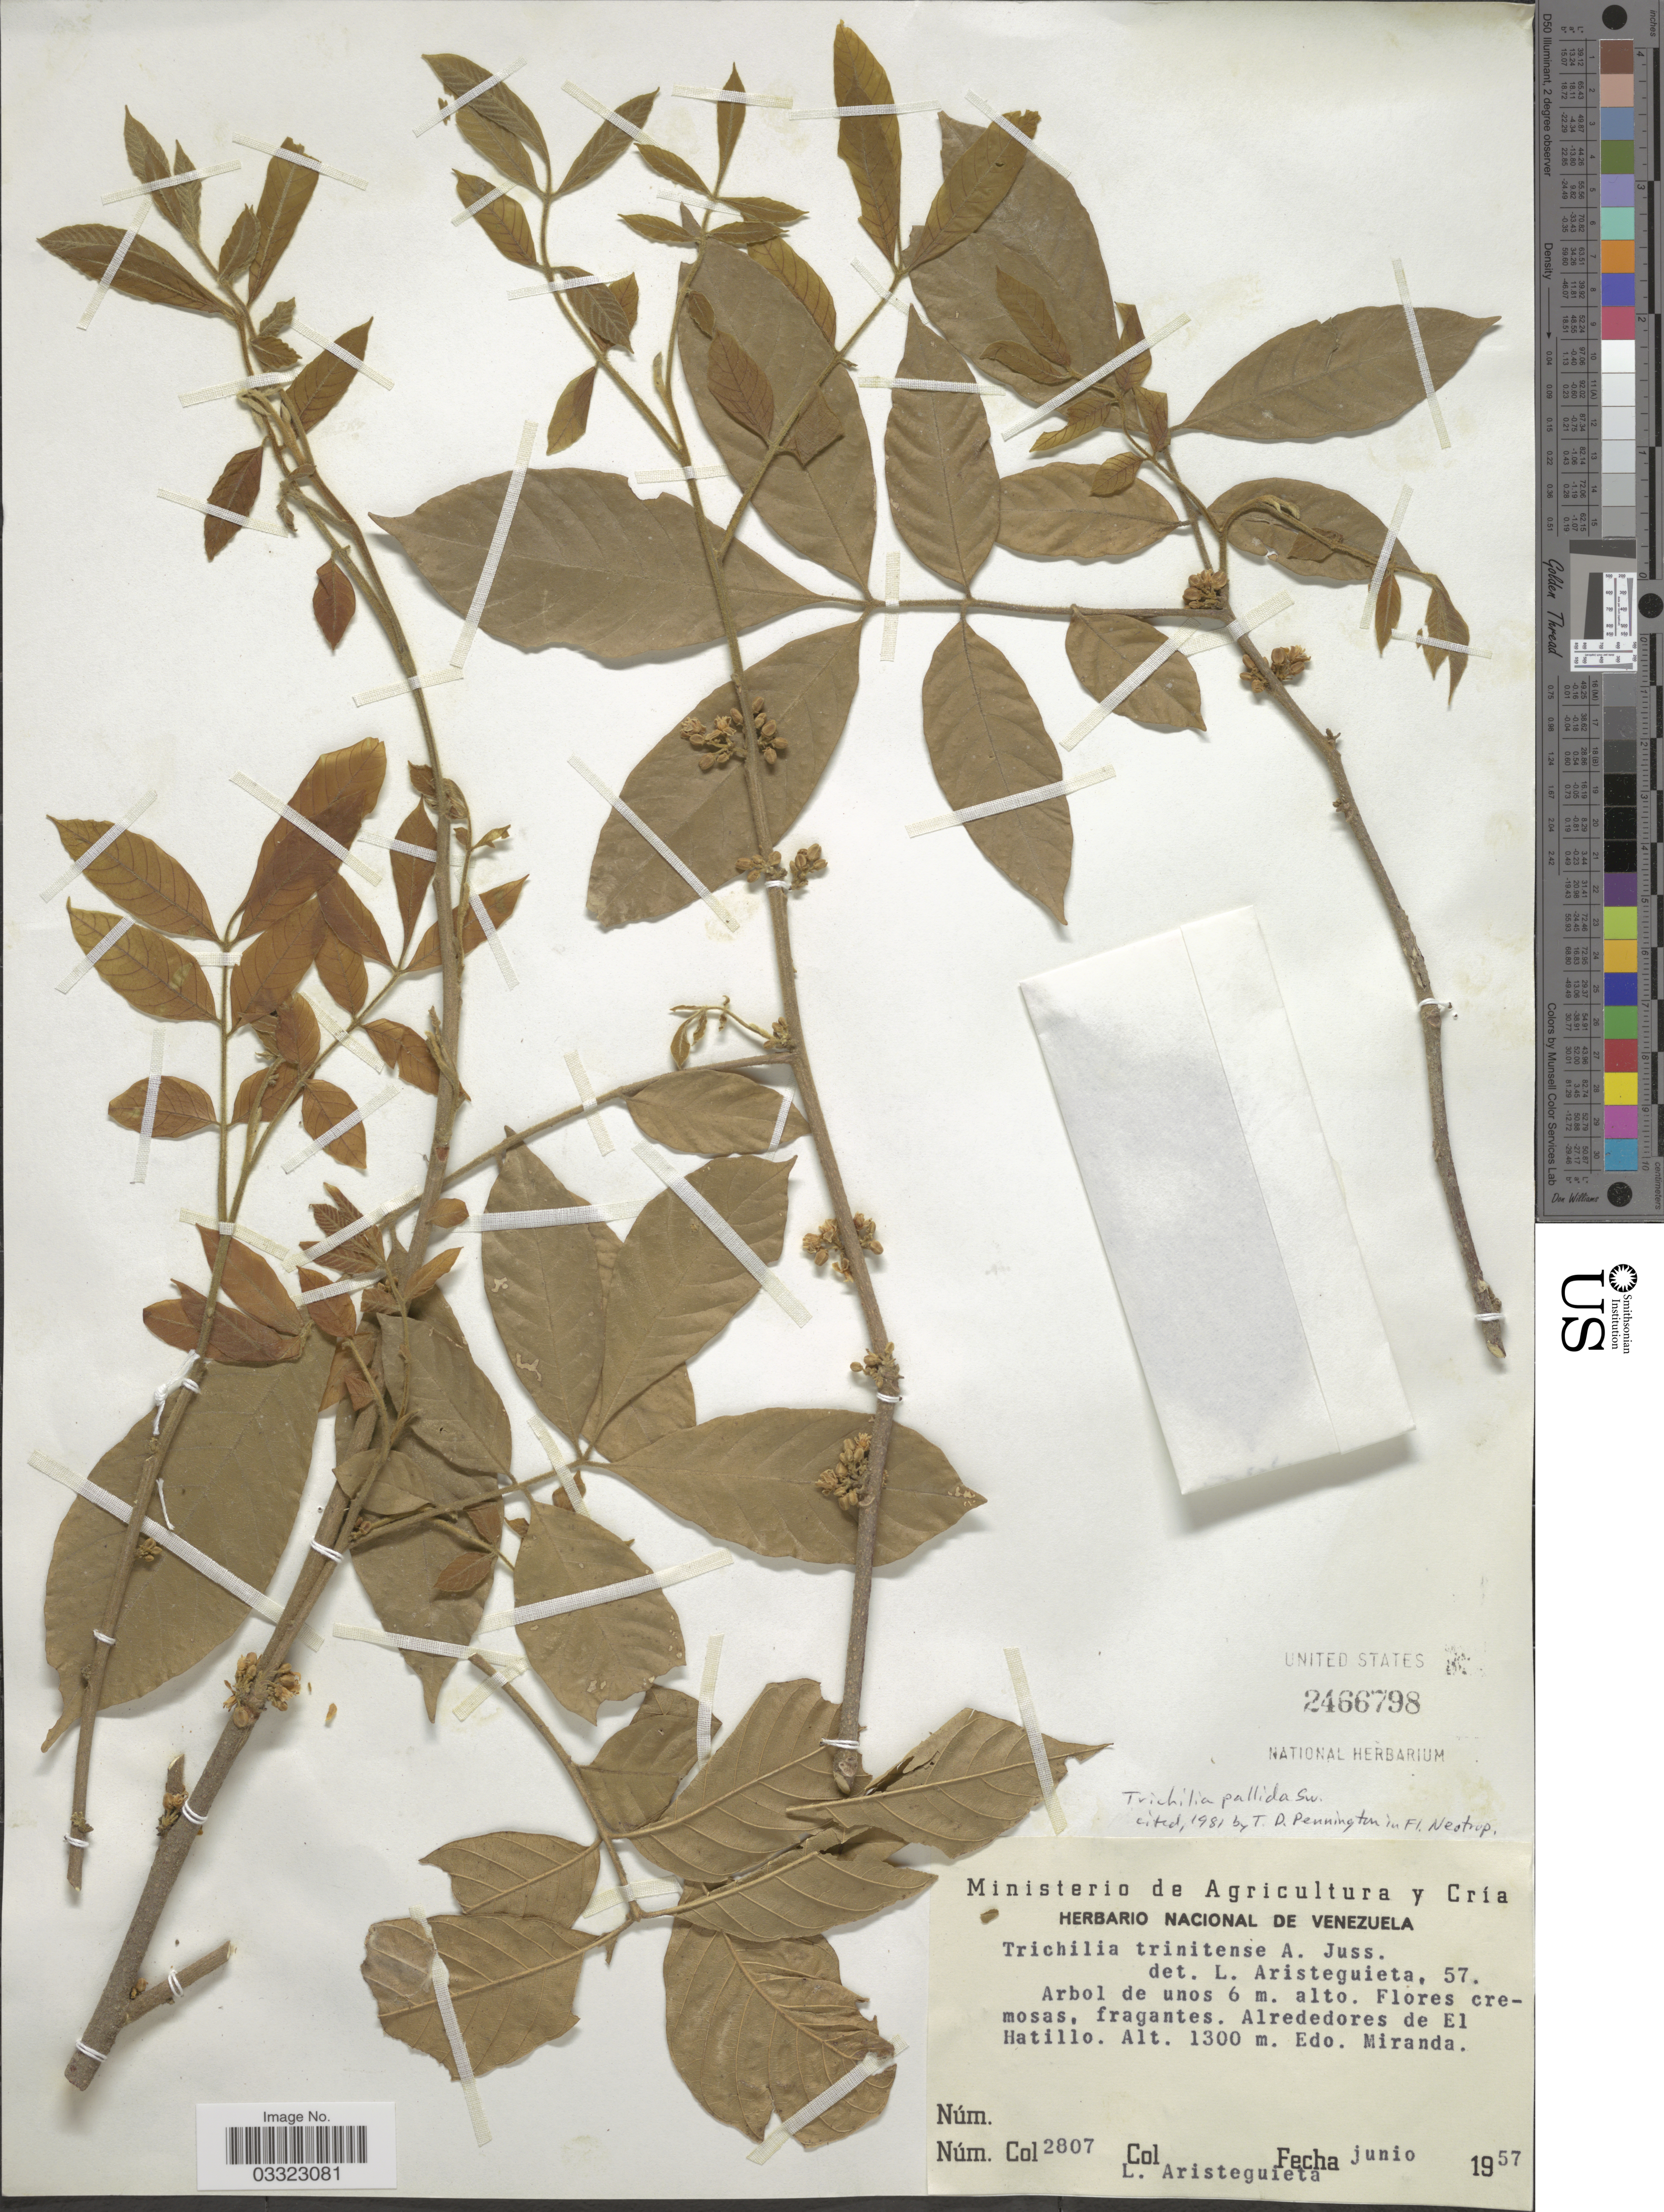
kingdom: Plantae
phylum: Tracheophyta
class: Magnoliopsida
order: Sapindales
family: Meliaceae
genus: Trichilia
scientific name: Trichilia pallida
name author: Sw.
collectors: L. Aristeguieta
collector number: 2807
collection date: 1957-06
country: Venezuela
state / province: Miranda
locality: Alrededores de El Hatillo.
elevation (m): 1300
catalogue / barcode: US 2466798